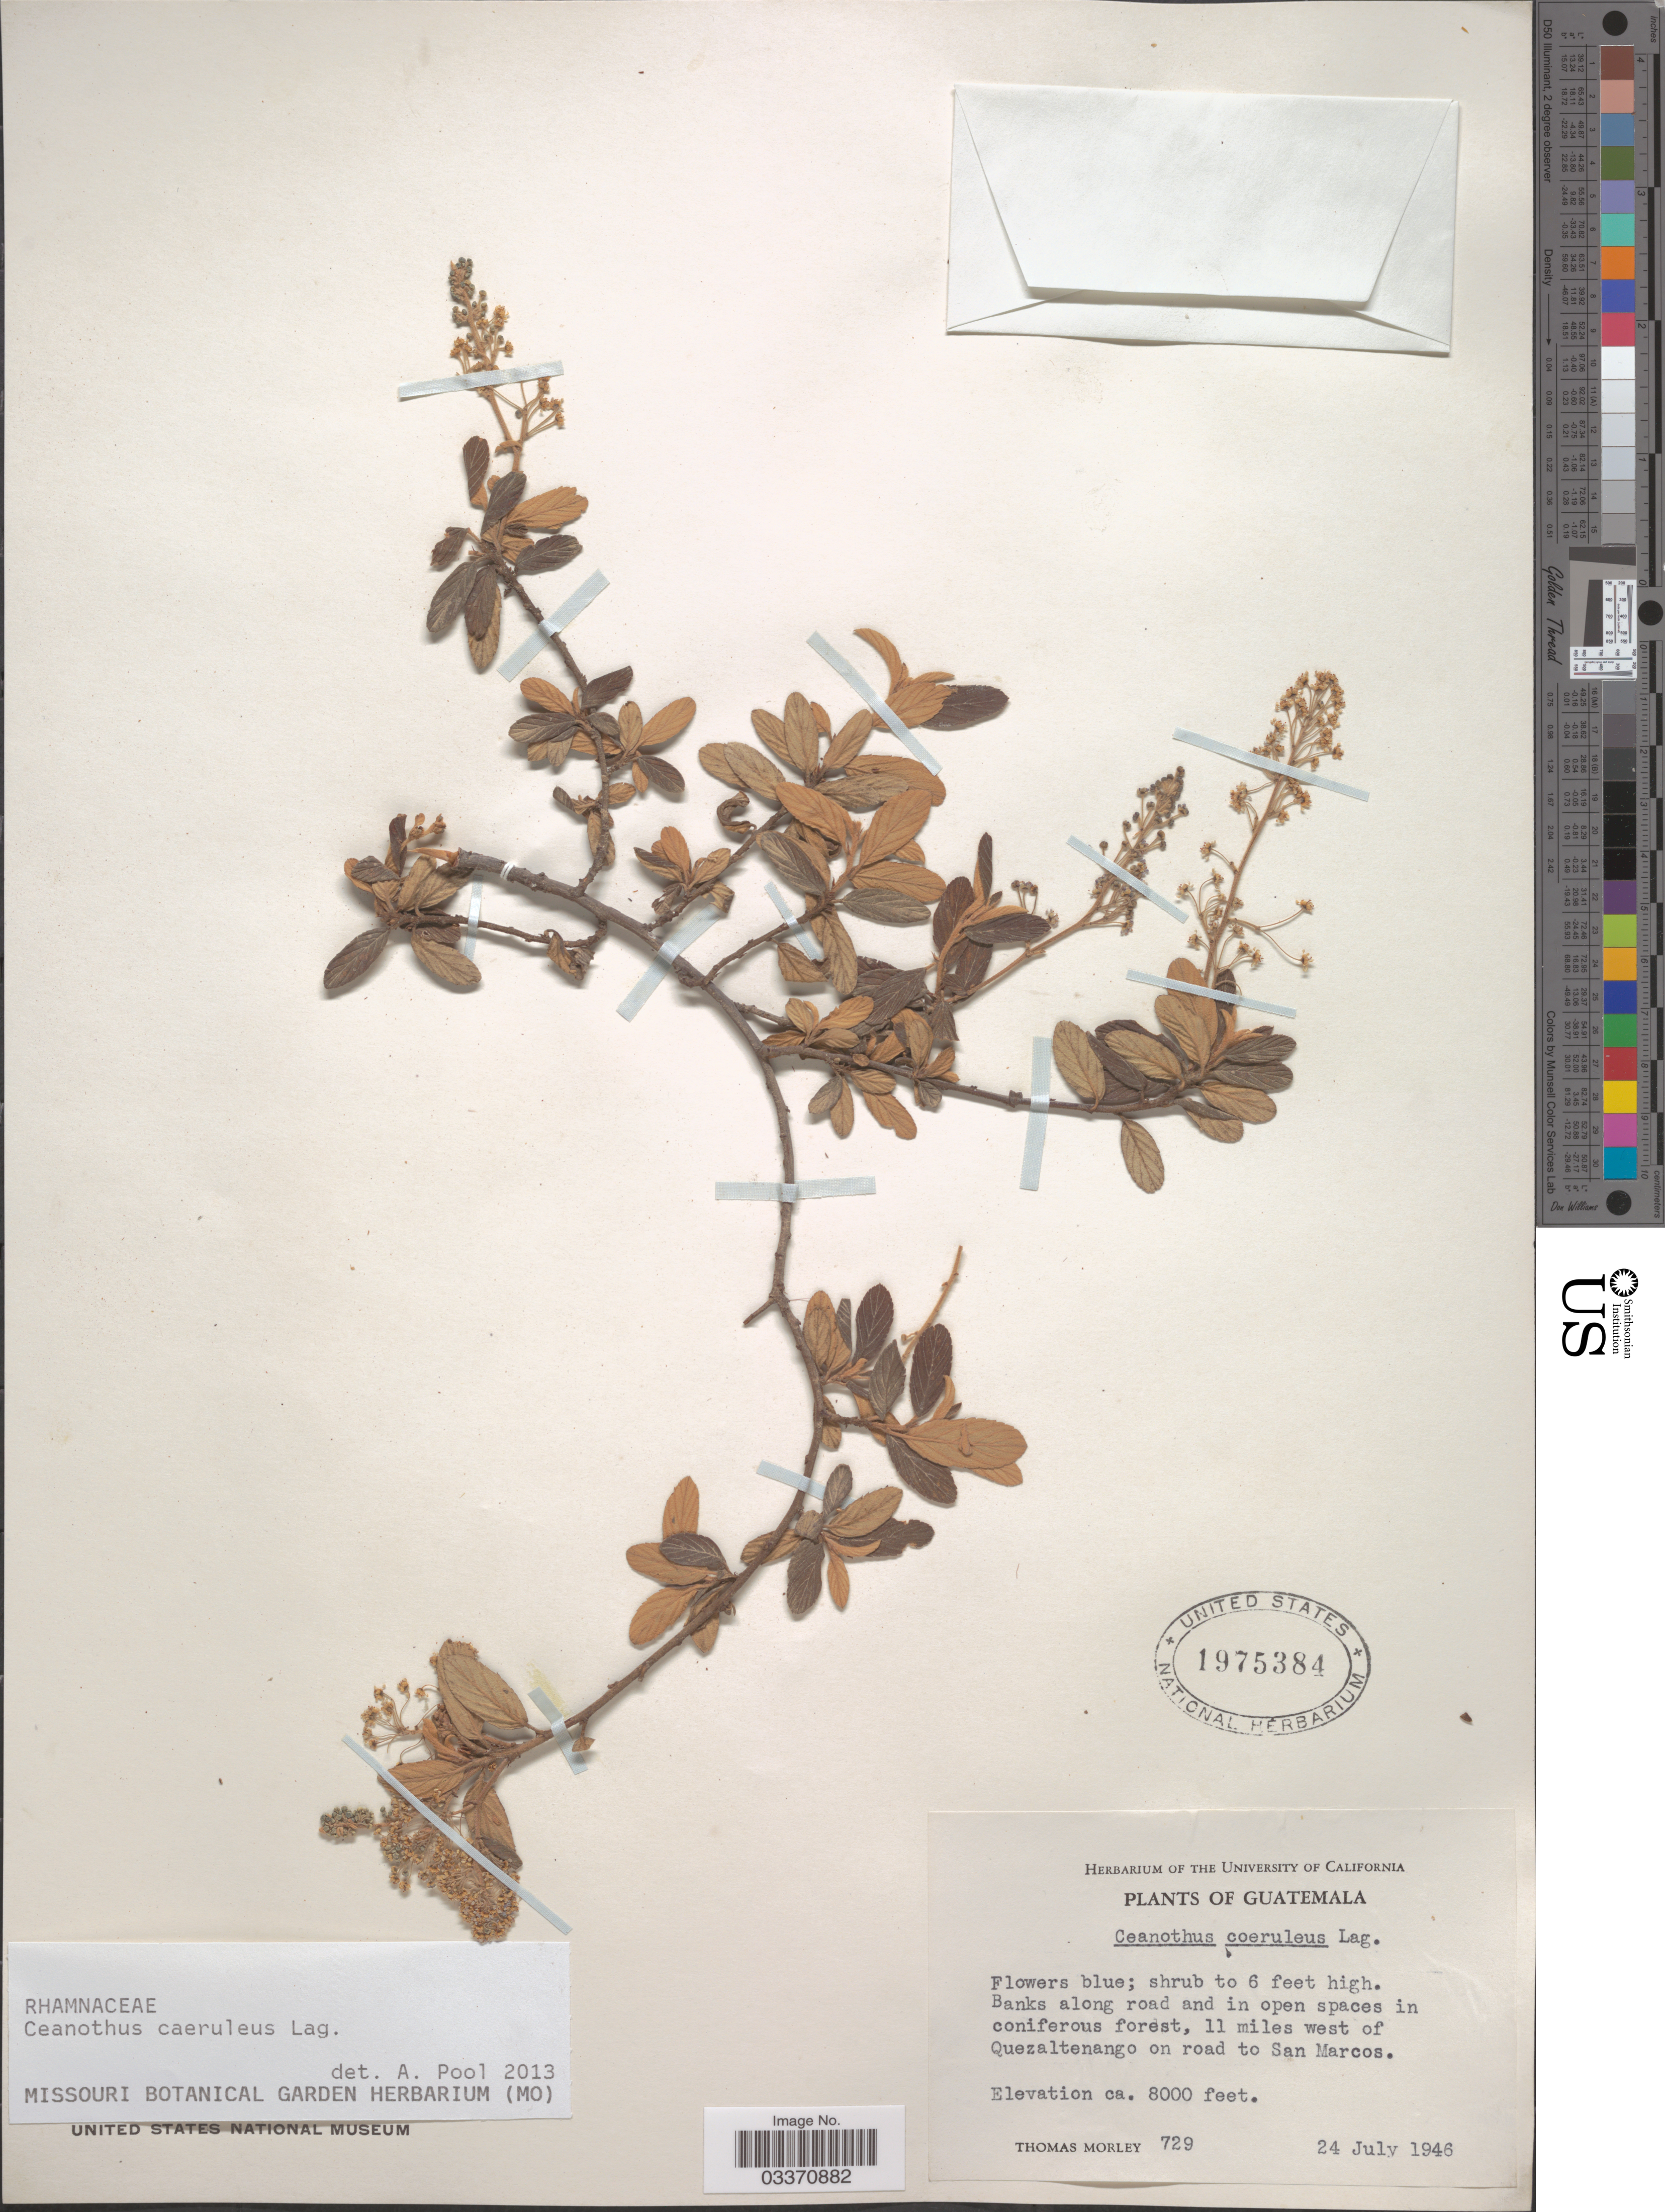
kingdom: Plantae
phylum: Tracheophyta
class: Magnoliopsida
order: Rosales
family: Rhamnaceae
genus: Ceanothus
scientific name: Ceanothus caeruleus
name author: Lag.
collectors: T. Morley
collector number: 729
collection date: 1946-07-24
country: Guatemala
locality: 11 miles west of Quezaltenango on road to San Marcos.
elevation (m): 2438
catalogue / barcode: US 1975384